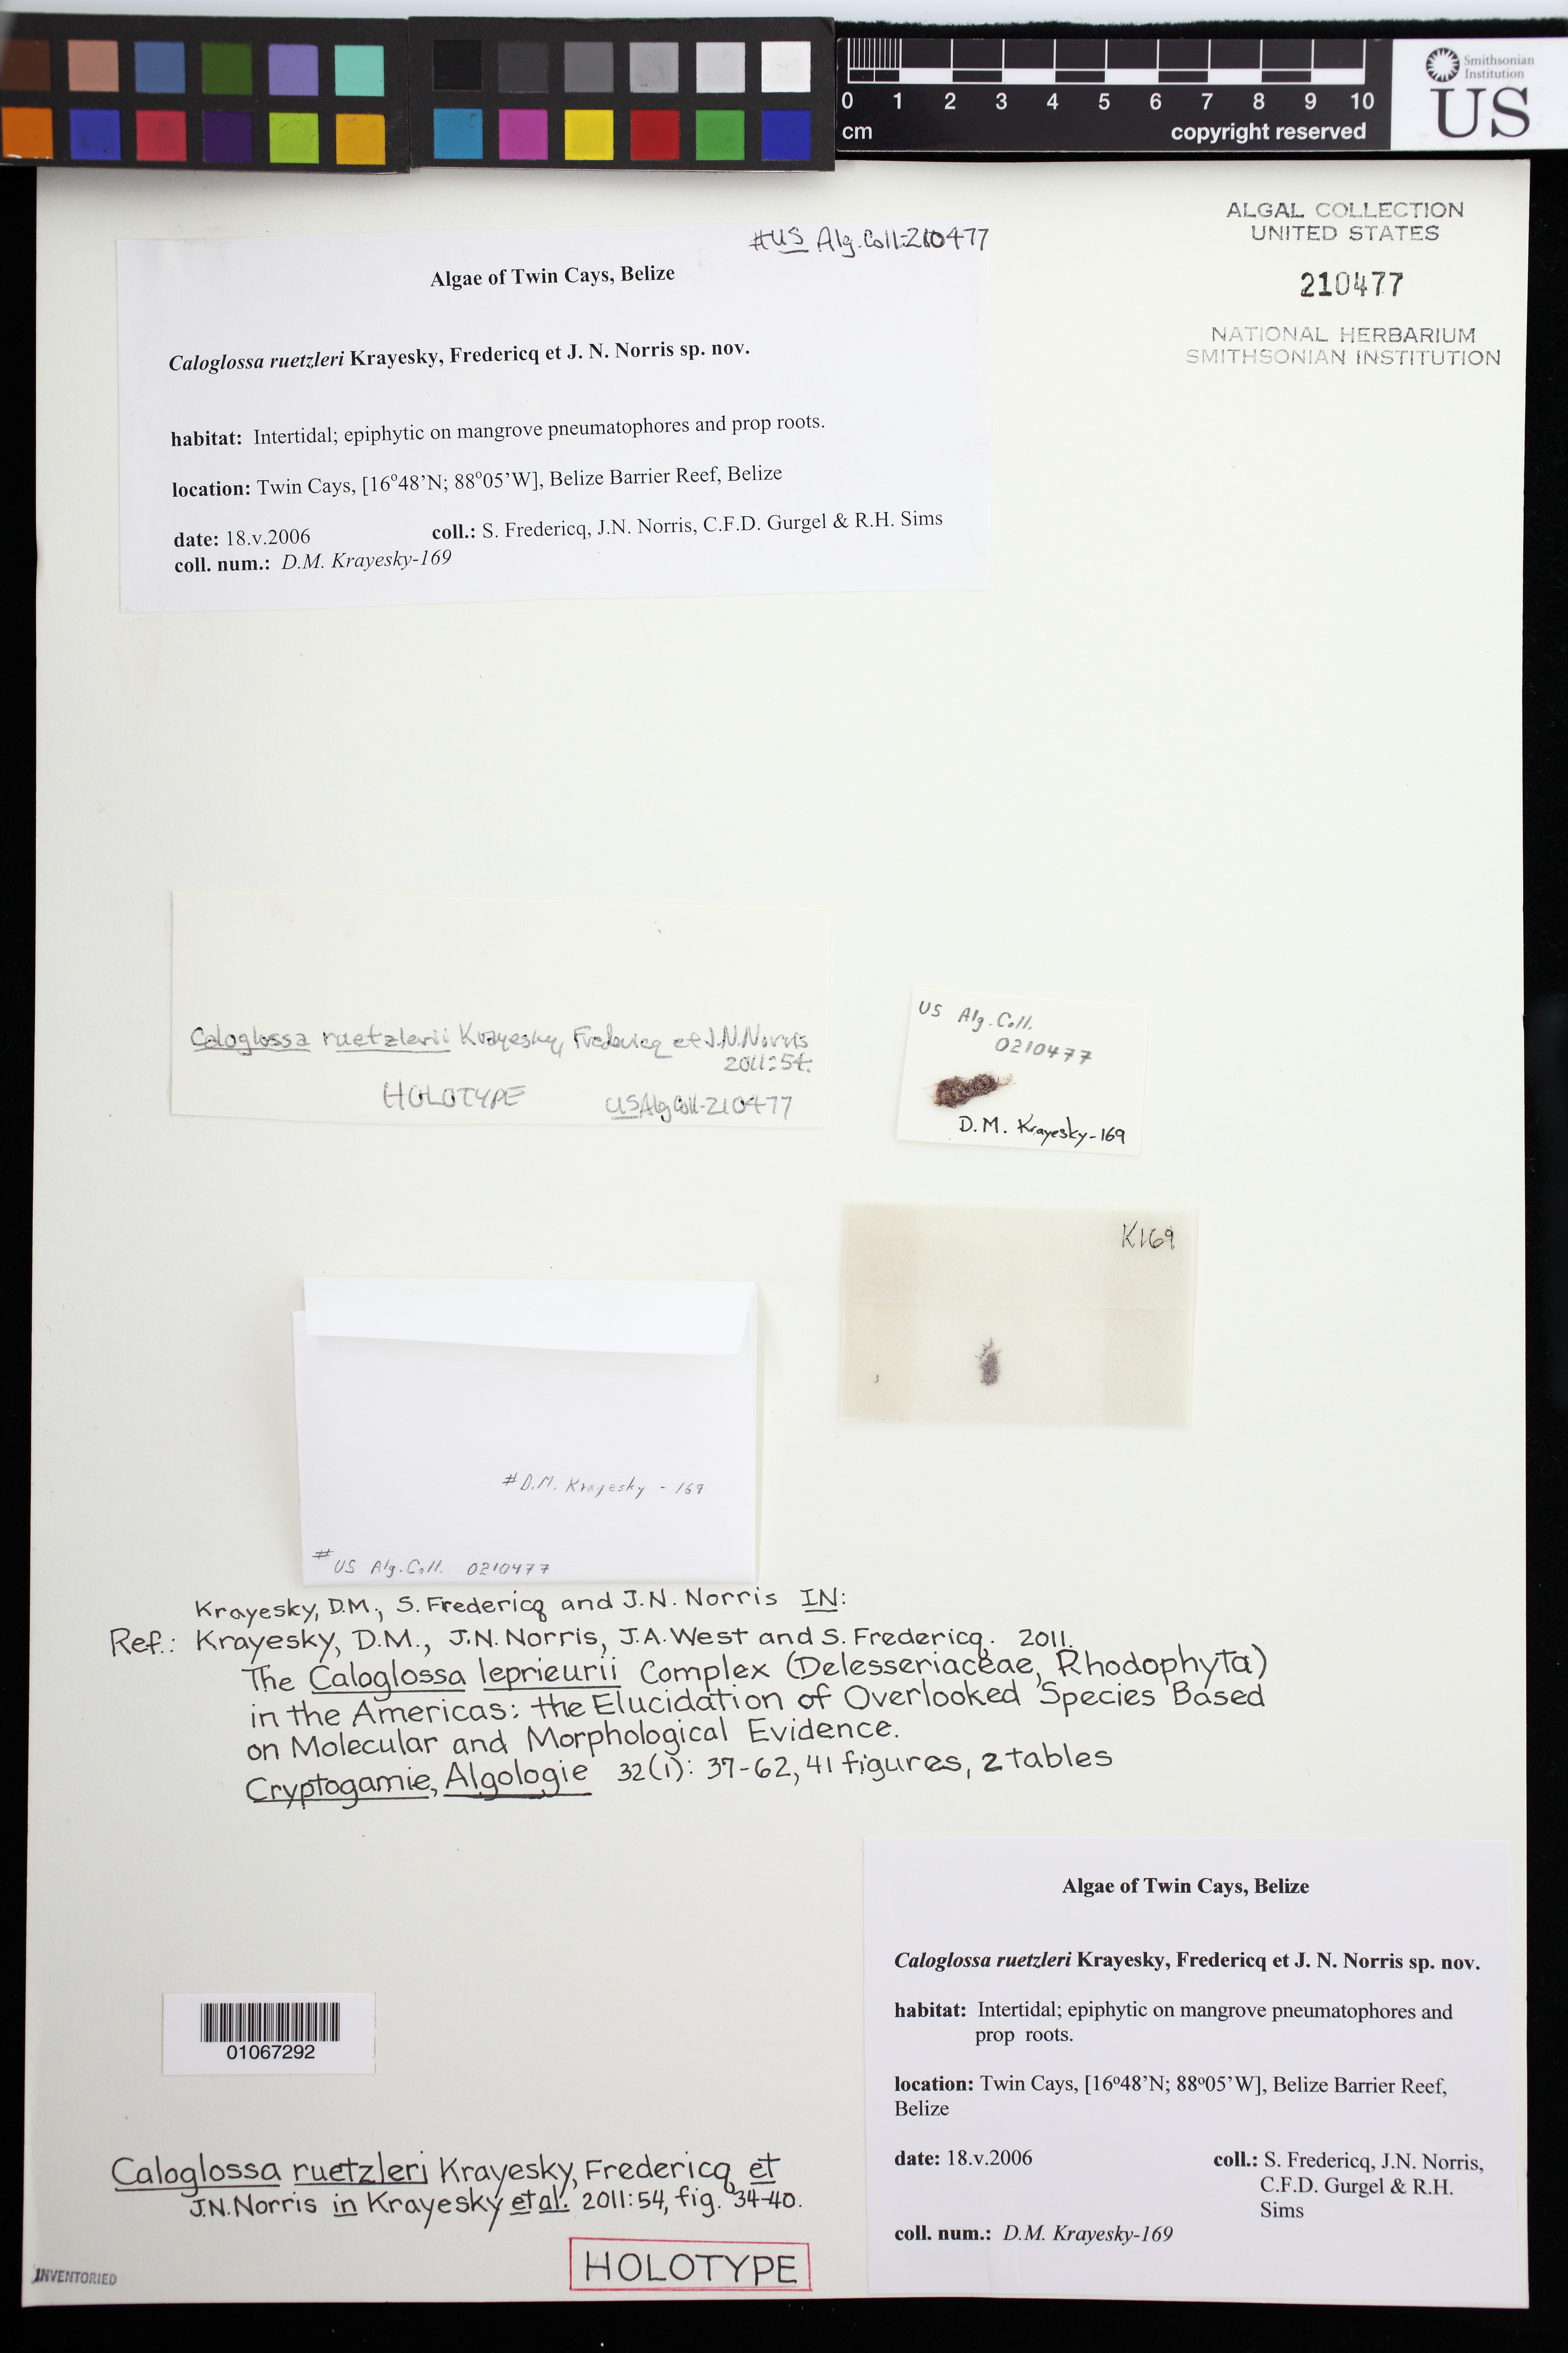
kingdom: Plantae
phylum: Rhodophyta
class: Florideophyceae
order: Ceramiales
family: Delesseriaceae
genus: Caloglossa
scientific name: Caloglossa ruetzleri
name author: Krayesky et al. in Krayesky et al.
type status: Holotype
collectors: S. Fredericq, J. N. Norris, C. Gurgel & R. H. Sims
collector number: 169 Krayesky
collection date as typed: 18 May 2006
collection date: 2006-05-18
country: Belize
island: Twin Cays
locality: Belize Barrier Reef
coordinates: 16 48'N, 88 05'W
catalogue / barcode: US 210477